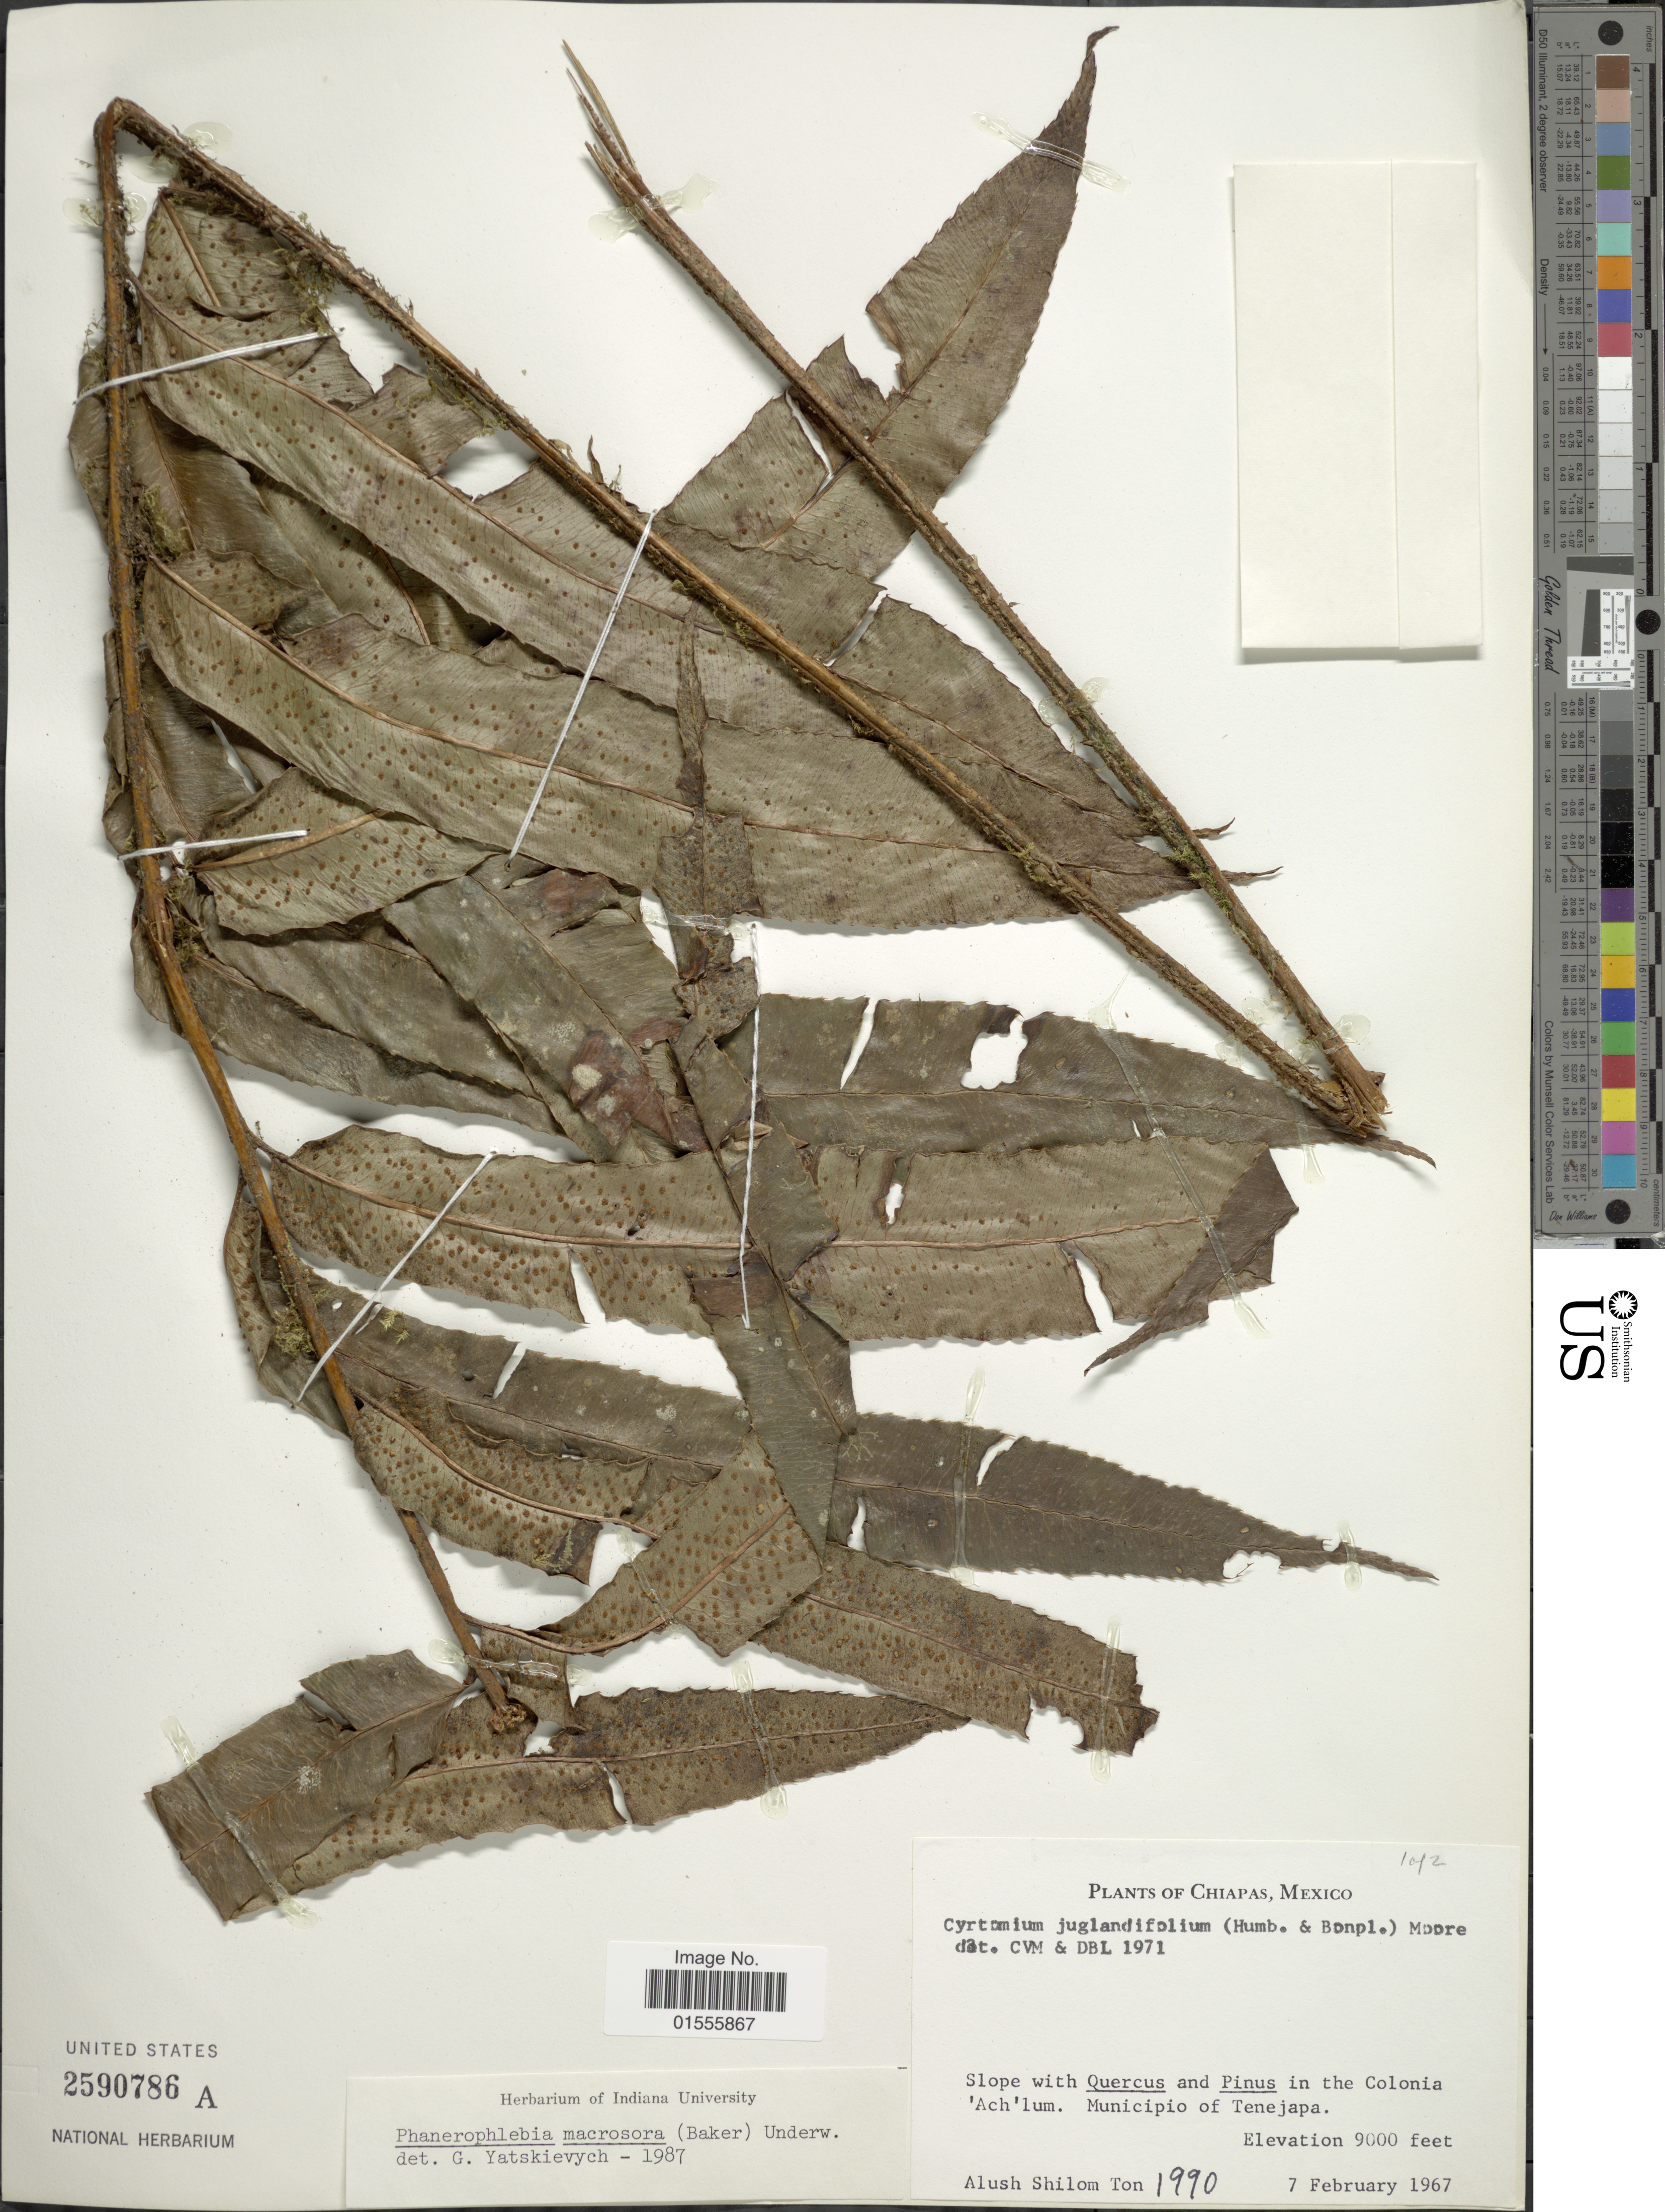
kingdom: Plantae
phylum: Tracheophyta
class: Polypodiopsida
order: Polypodiales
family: Dryopteridaceae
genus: Phanerophlebia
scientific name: Phanerophlebia macrosora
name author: (Baker) Underw.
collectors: A. S. Ton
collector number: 1990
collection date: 1967-02-07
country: Mexico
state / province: Chiapas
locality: In the Colonia Ách'lum. Municpio of Tenejapa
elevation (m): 2743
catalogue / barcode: US 2590786A